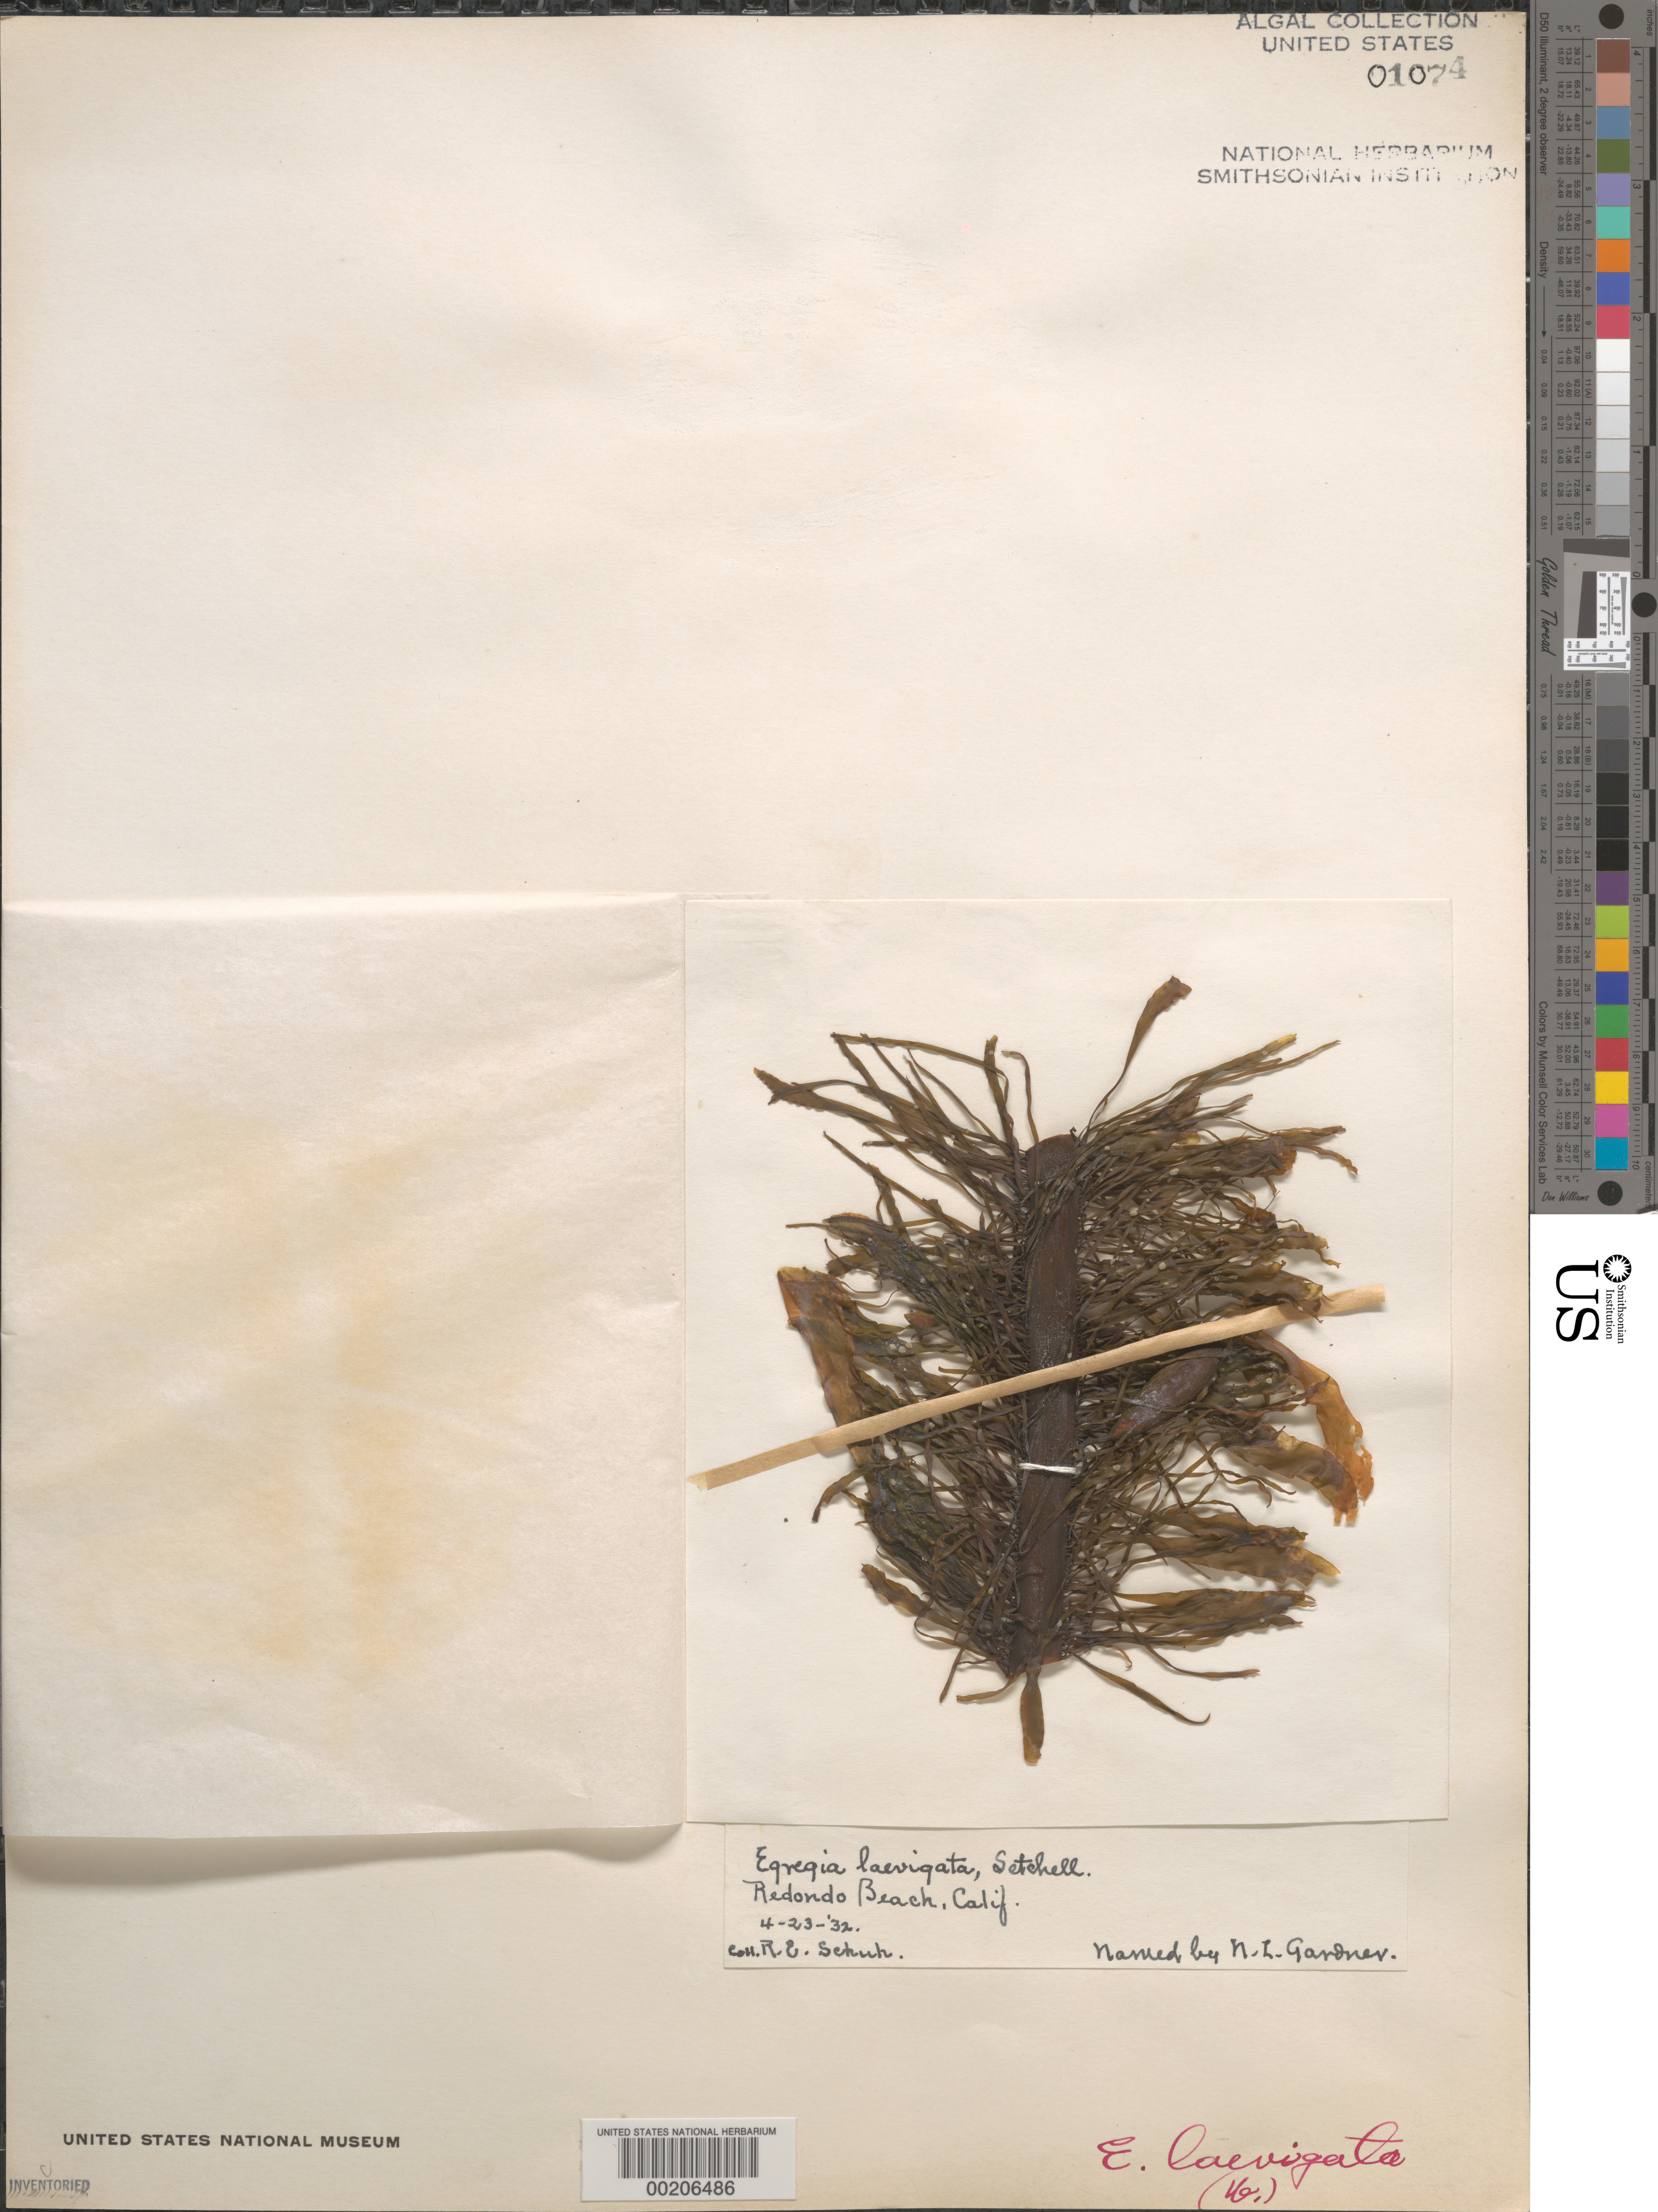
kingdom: Chromista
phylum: Ochrophyta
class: Phaeophyceae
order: Laminariales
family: Lessoniaceae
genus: Egregia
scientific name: Egregia menziesii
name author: (Turner) Aresch.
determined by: Algae name updating Project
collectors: R. Schuh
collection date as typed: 23 Apr 1932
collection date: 1932-04-23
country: United States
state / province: California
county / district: Los Angeles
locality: Redondo Beach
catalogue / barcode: US 1074